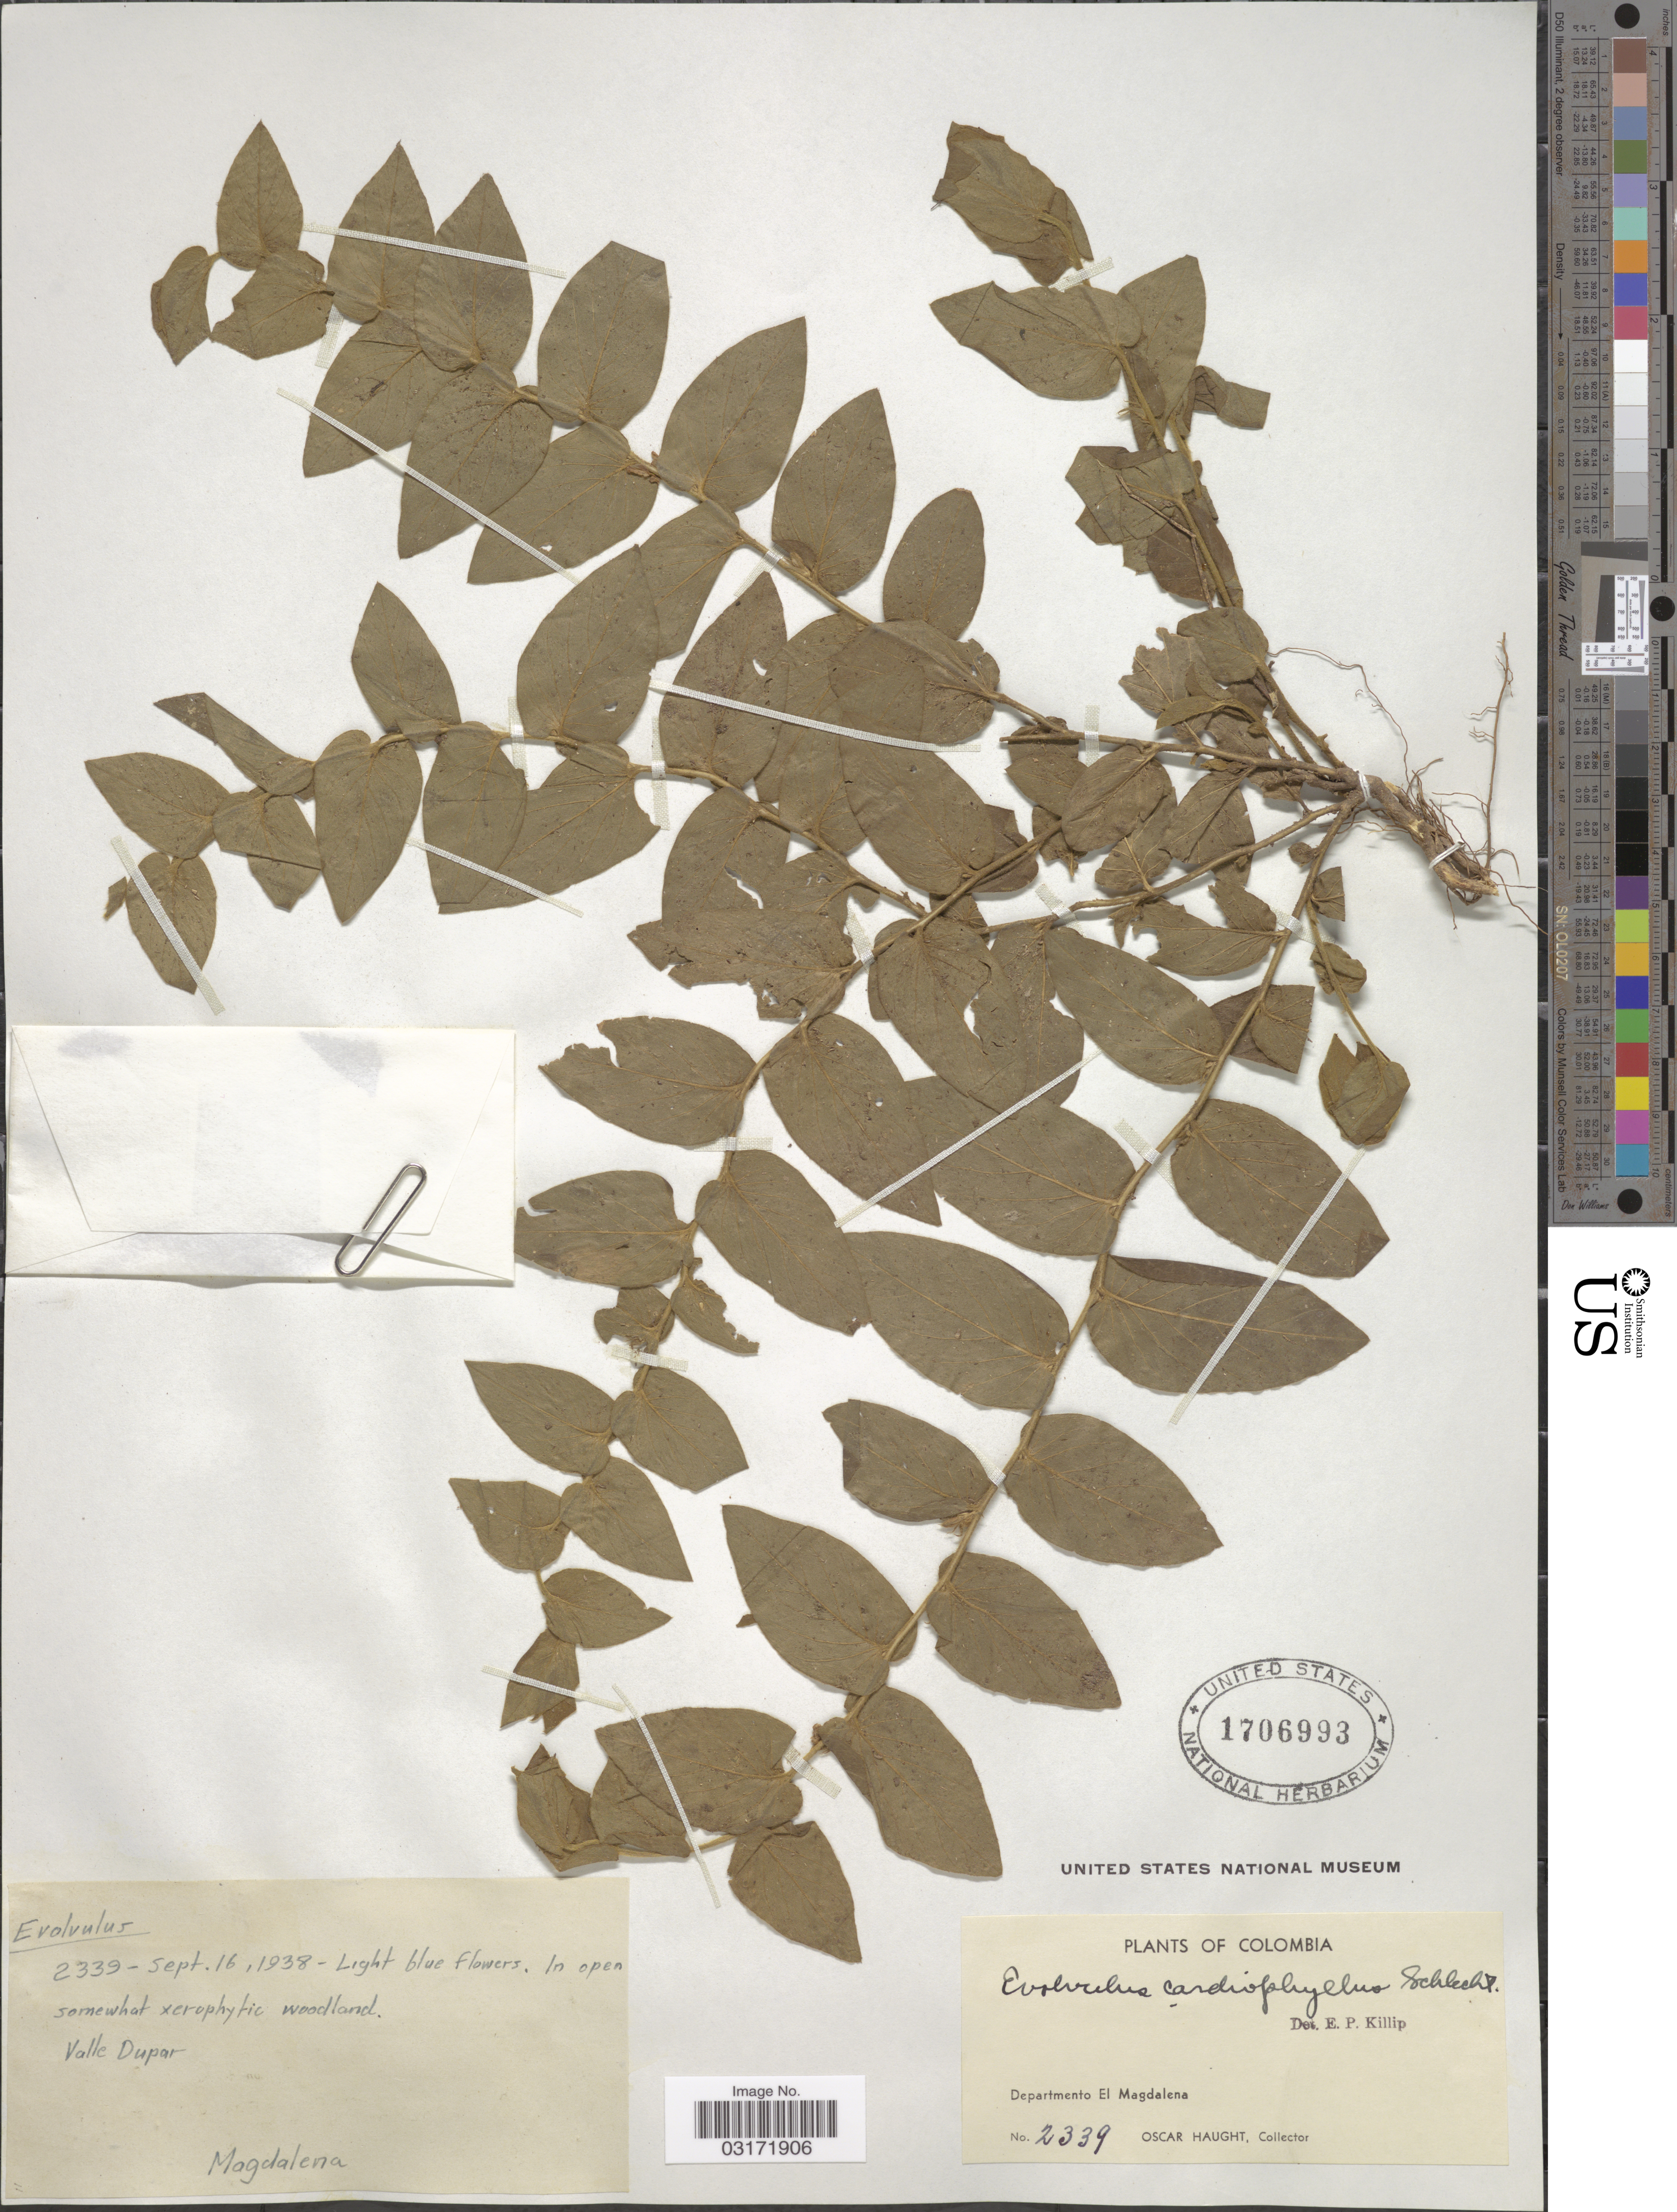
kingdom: Plantae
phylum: Tracheophyta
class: Magnoliopsida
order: Solanales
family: Convolvulaceae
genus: Evolvulus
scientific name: Evolvulus cardiophyllus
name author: Schltdl.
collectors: O. Haught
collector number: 2339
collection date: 1938-09-16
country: Colombia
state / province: Magdalena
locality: Valle Dupar, Departamento El Magdalena.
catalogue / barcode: US 1706993